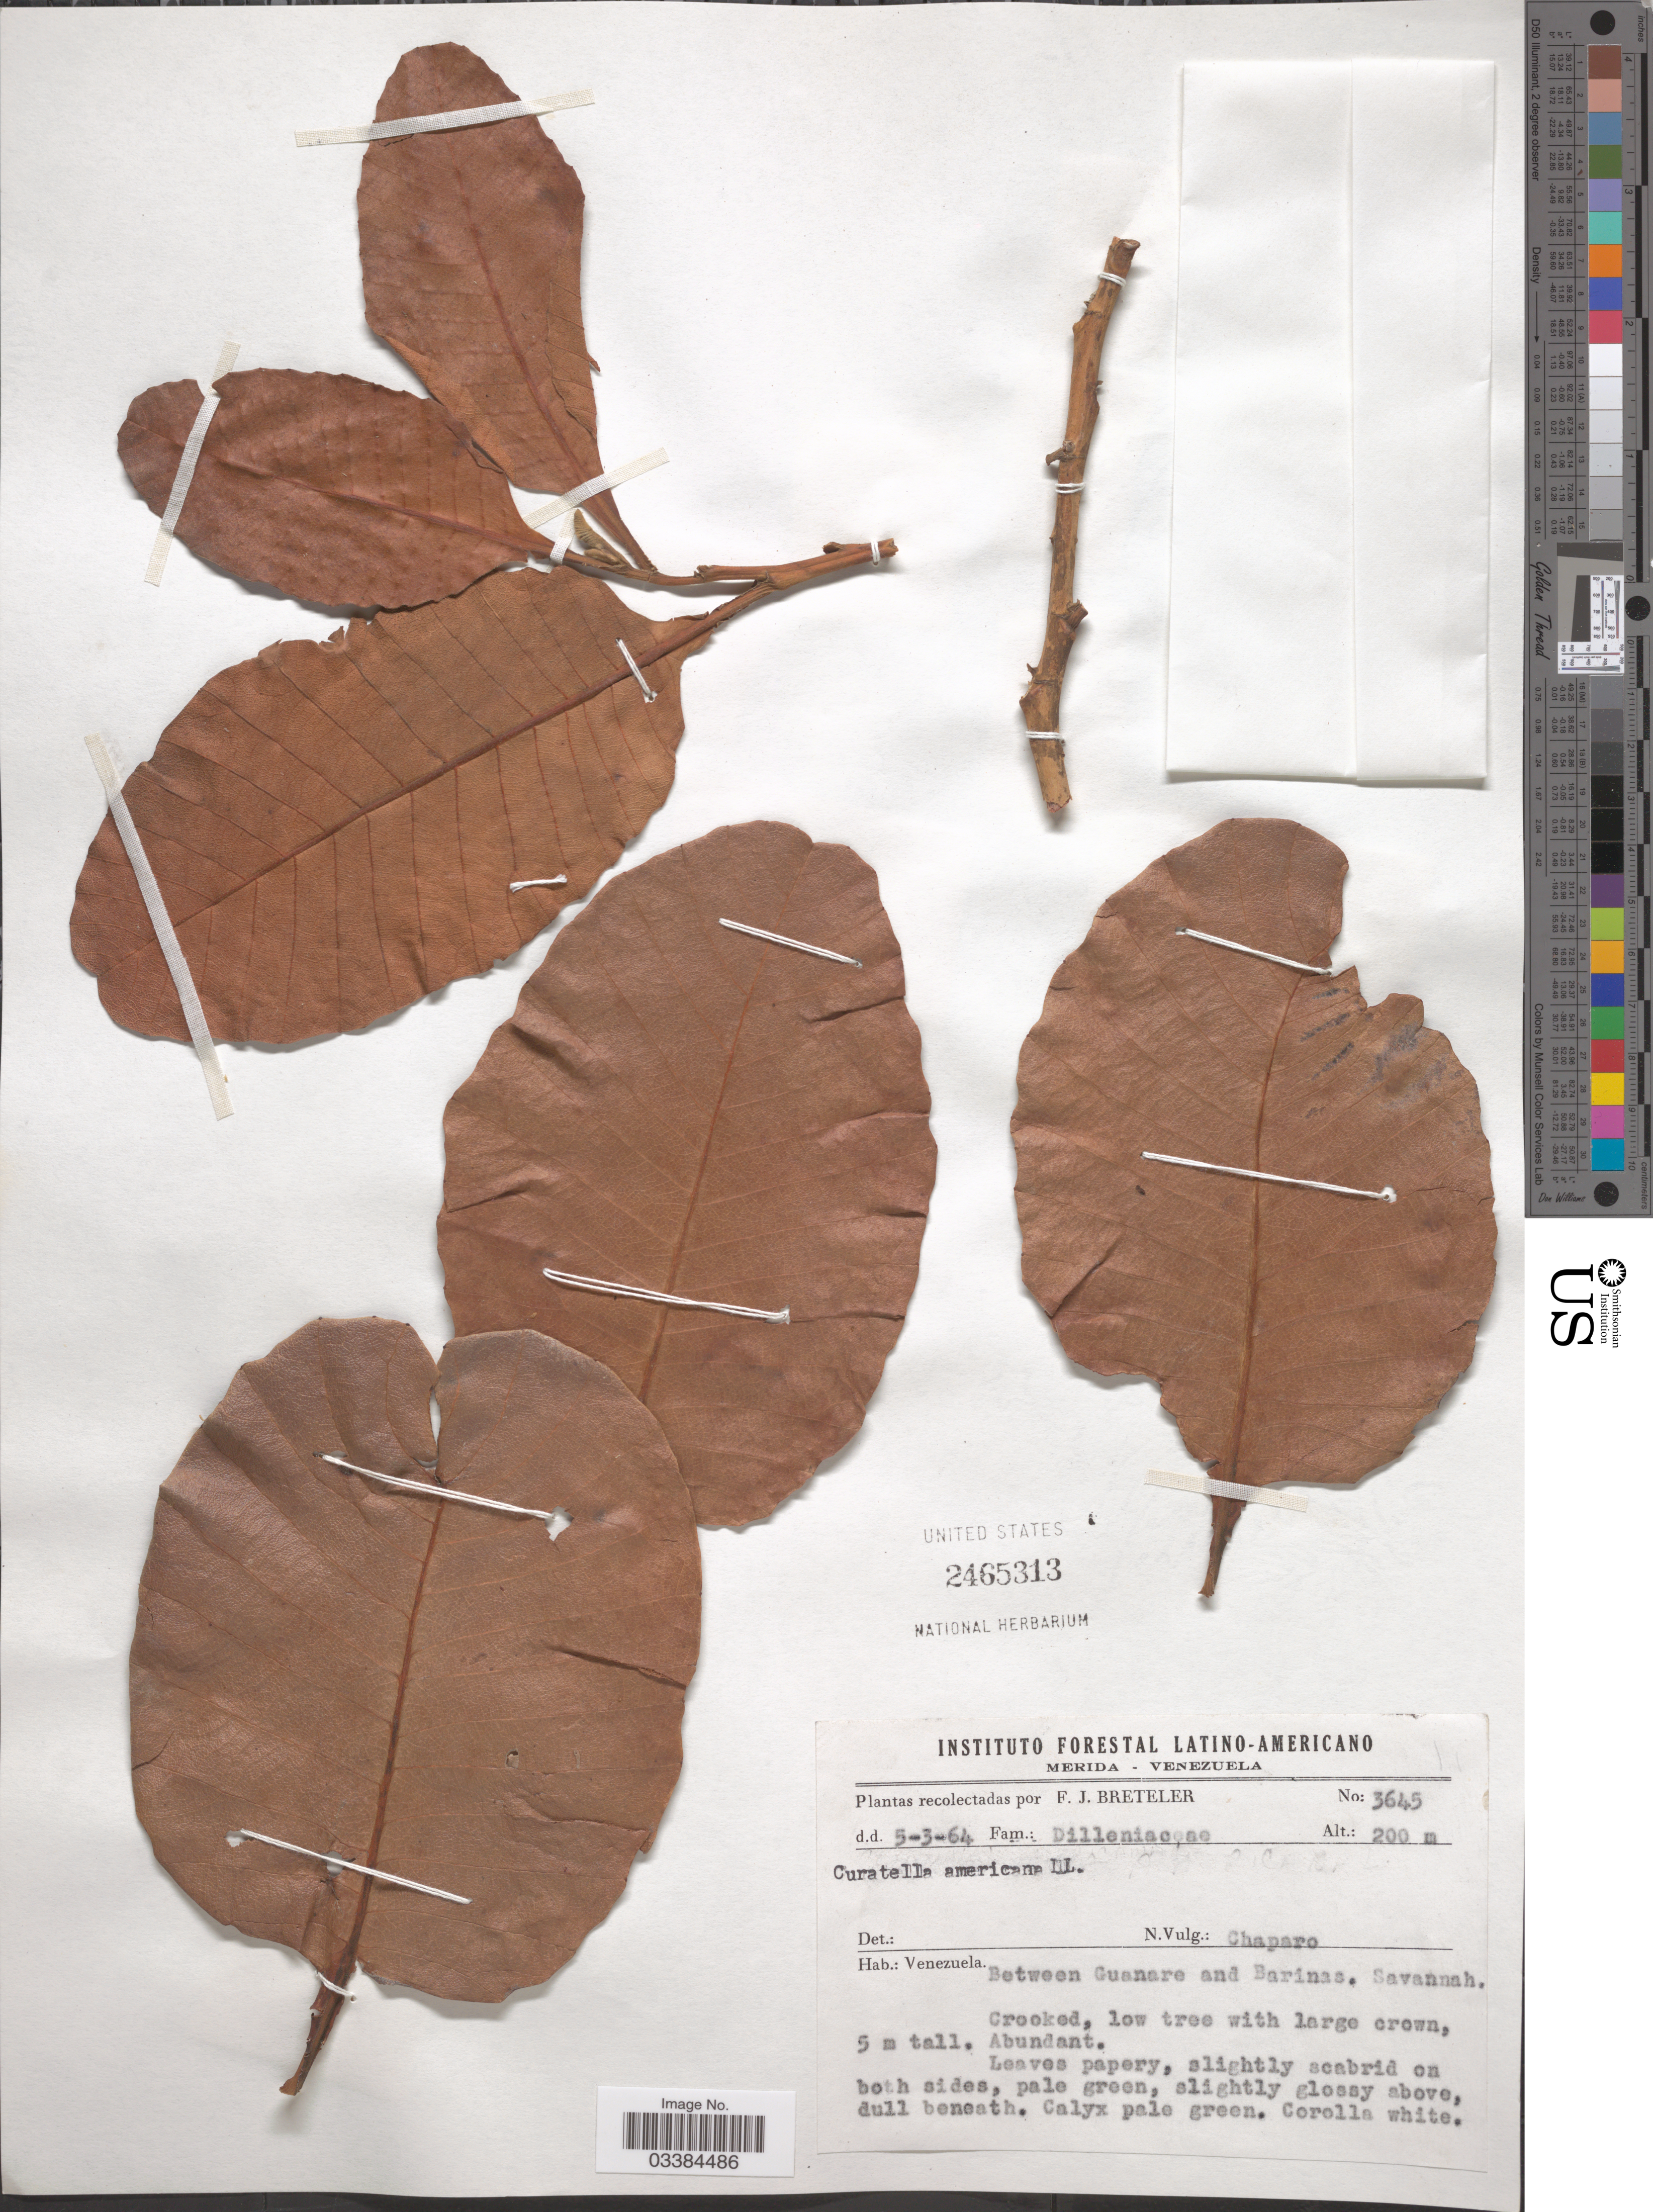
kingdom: Plantae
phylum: Tracheophyta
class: Magnoliopsida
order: Dilleniales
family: Dilleniaceae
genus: Curatella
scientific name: Curatella americana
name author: L.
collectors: F. J. Breteler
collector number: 3645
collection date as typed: Transcribed d/m/y: 5/3/64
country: Venezuela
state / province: Barinas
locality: Between Guanare and Barinas.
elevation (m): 200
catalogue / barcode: US 2465313